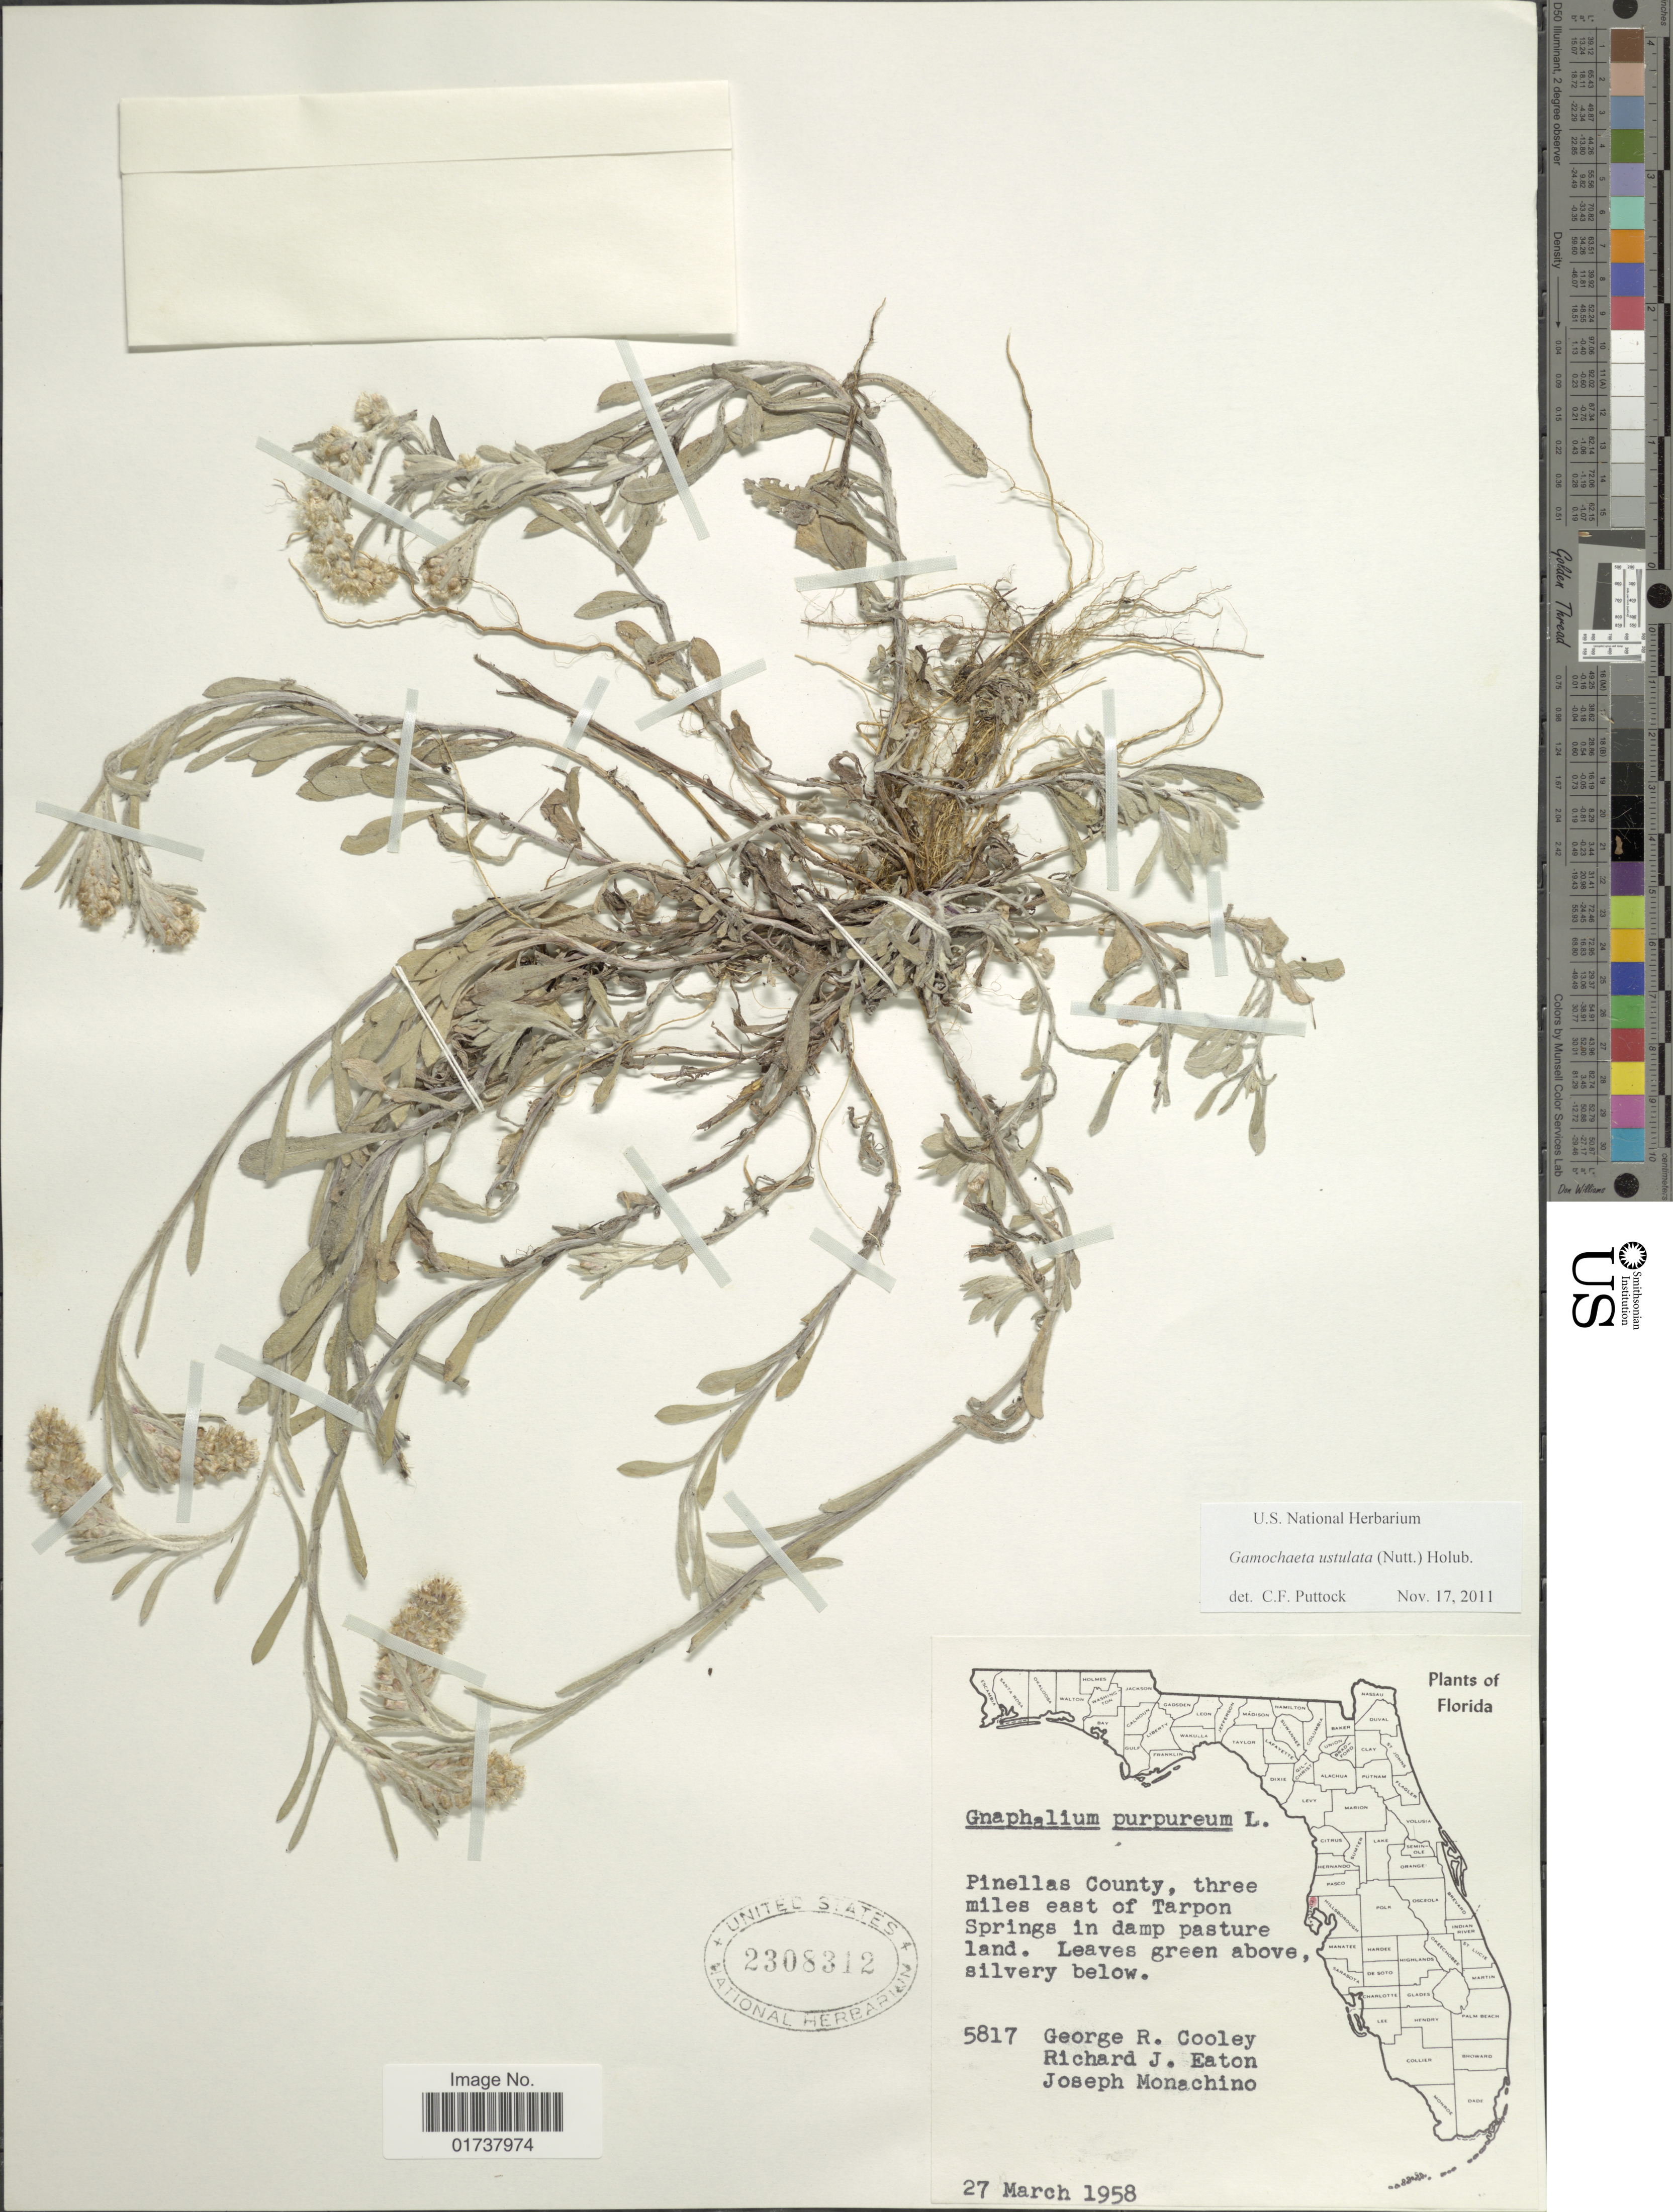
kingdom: Plantae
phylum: Tracheophyta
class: Magnoliopsida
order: Asterales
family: Asteraceae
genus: Gamochaeta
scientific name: Gamochaeta purpurea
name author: (L.) Cabrera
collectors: G. R. Cooley, R. J. Eaton & J. V. Monachino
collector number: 5817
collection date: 1958-03-27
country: United States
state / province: Florida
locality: Pinellas County, three miles east of Tarpon, Springs in damp pasture land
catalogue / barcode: US 2308312